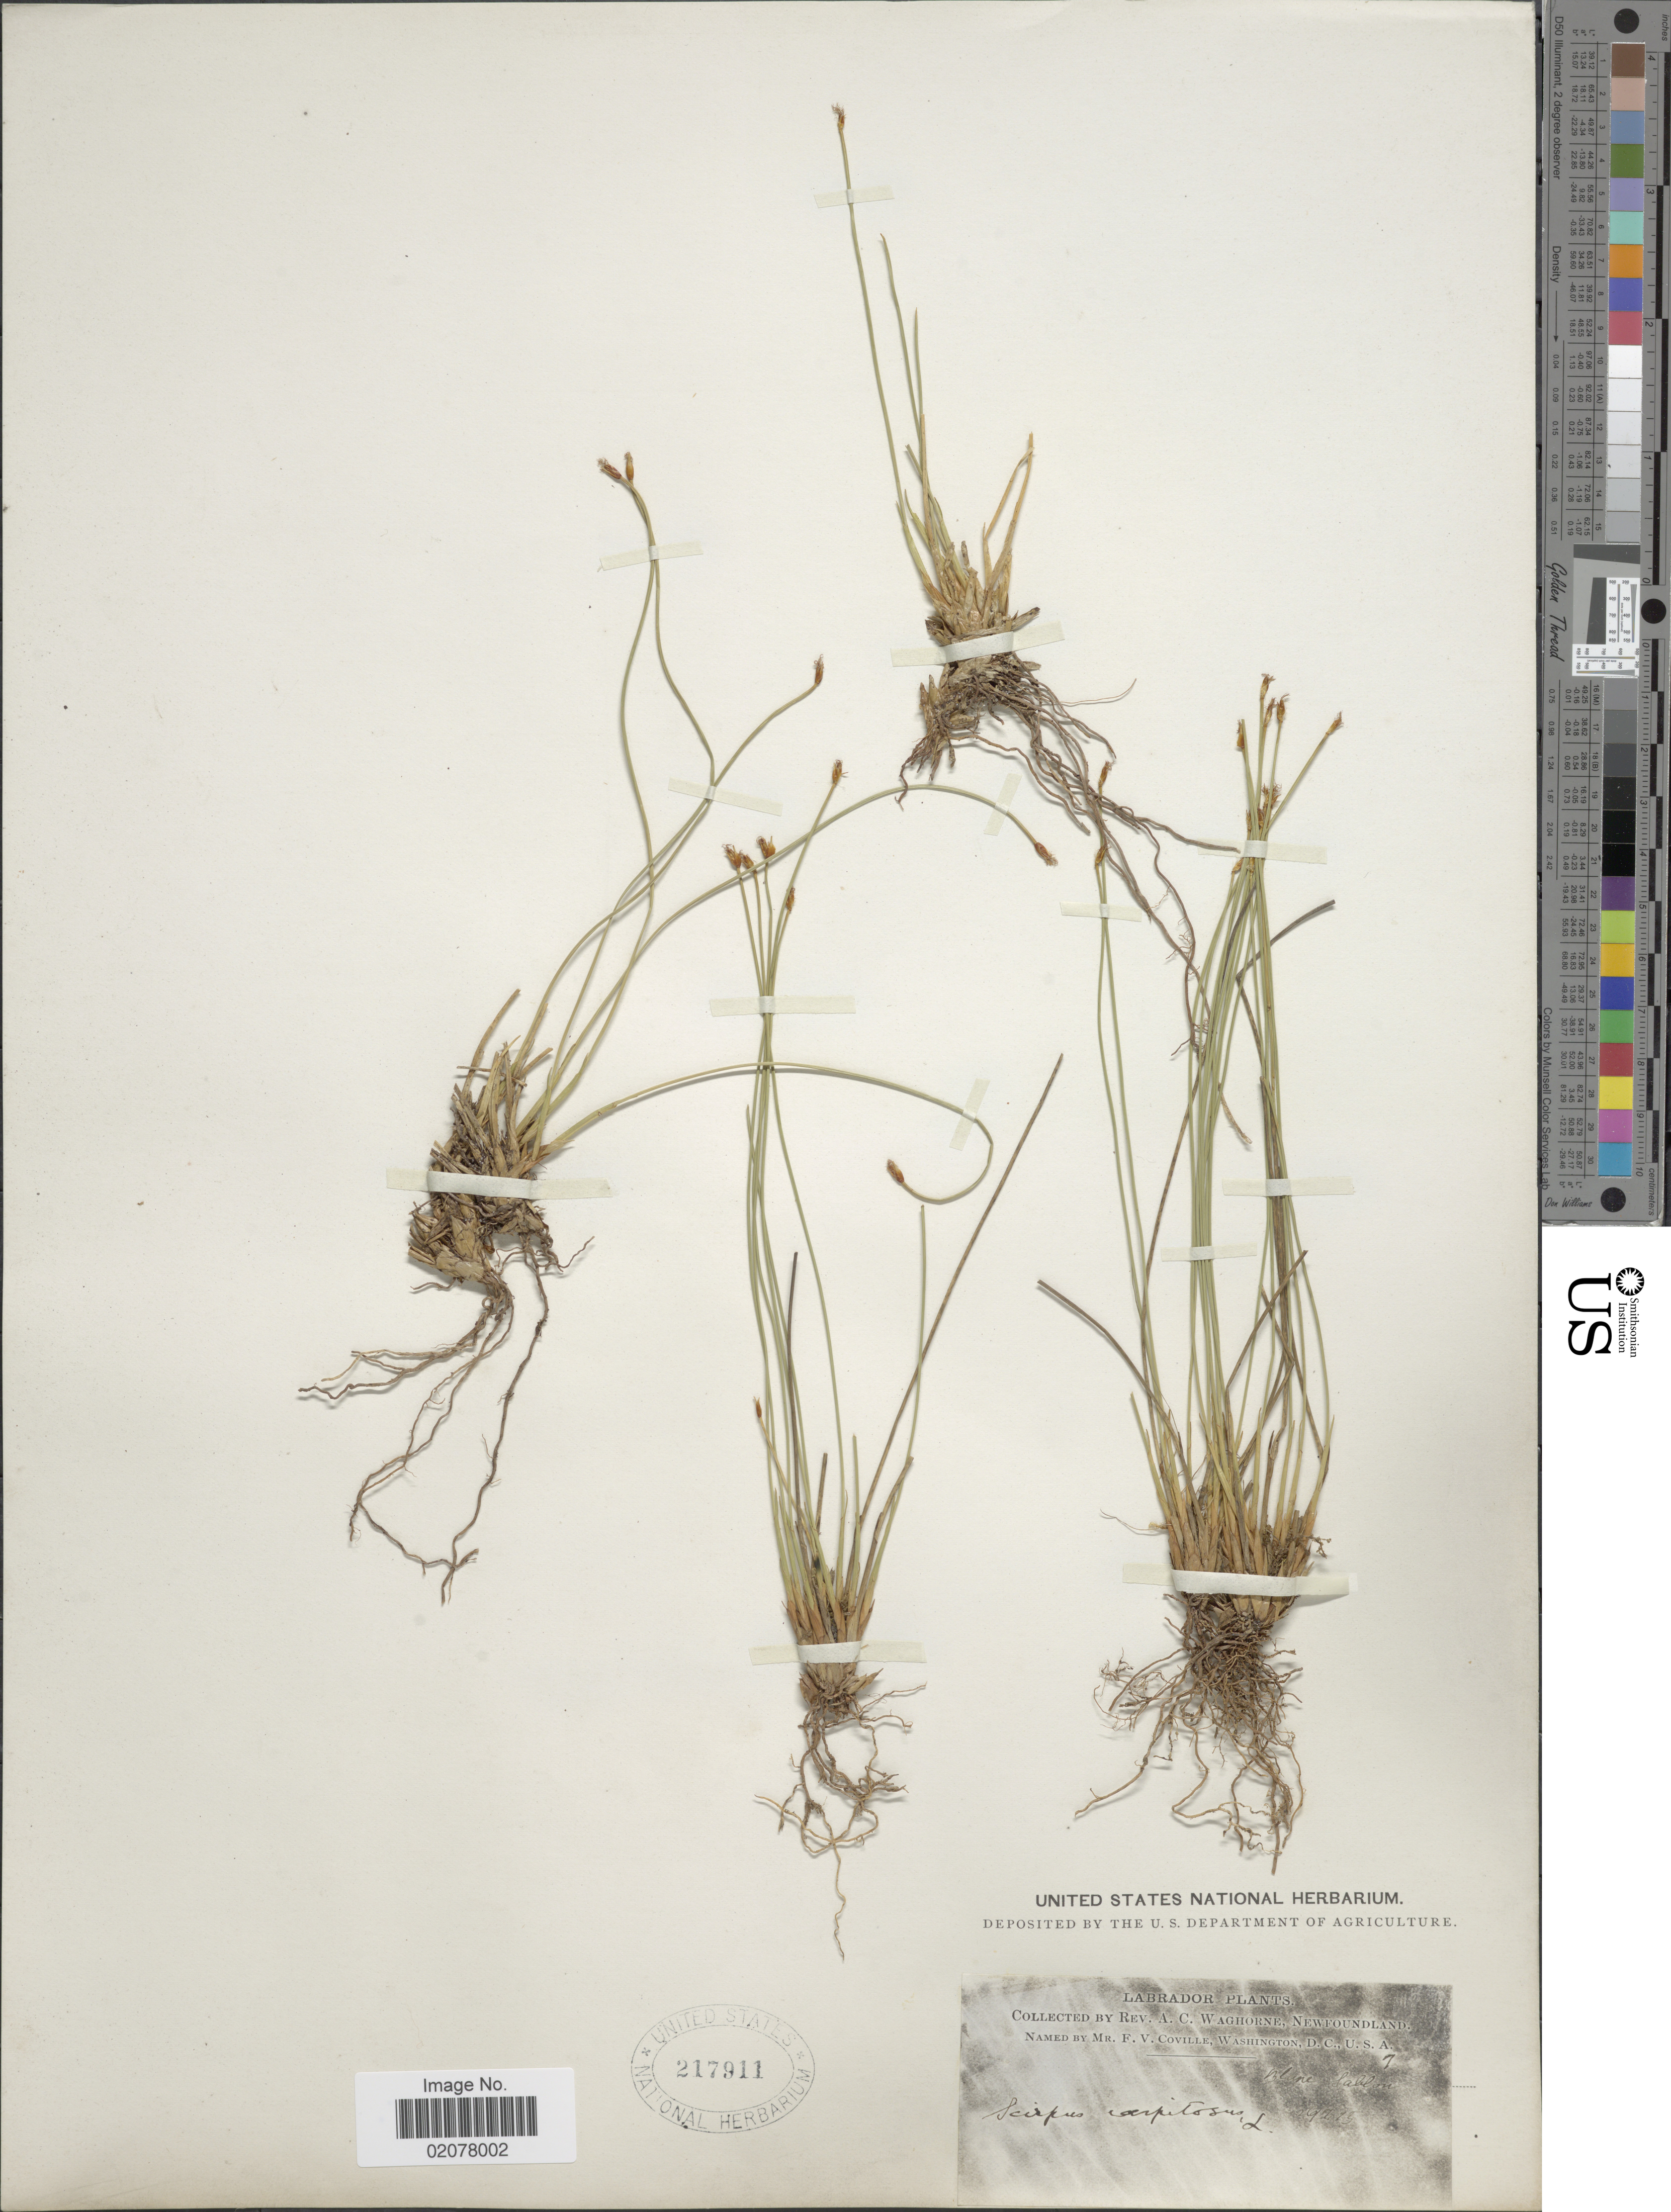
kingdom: Plantae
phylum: Tracheophyta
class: Liliopsida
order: Poales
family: Cyperaceae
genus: Trichophorum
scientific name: Trichophorum cespitosum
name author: (L.) Hartm.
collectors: A. Waghorne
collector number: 7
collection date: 1893-08-26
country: Canada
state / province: Newfoundland and Labrador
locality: Labrador.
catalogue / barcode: US 217911